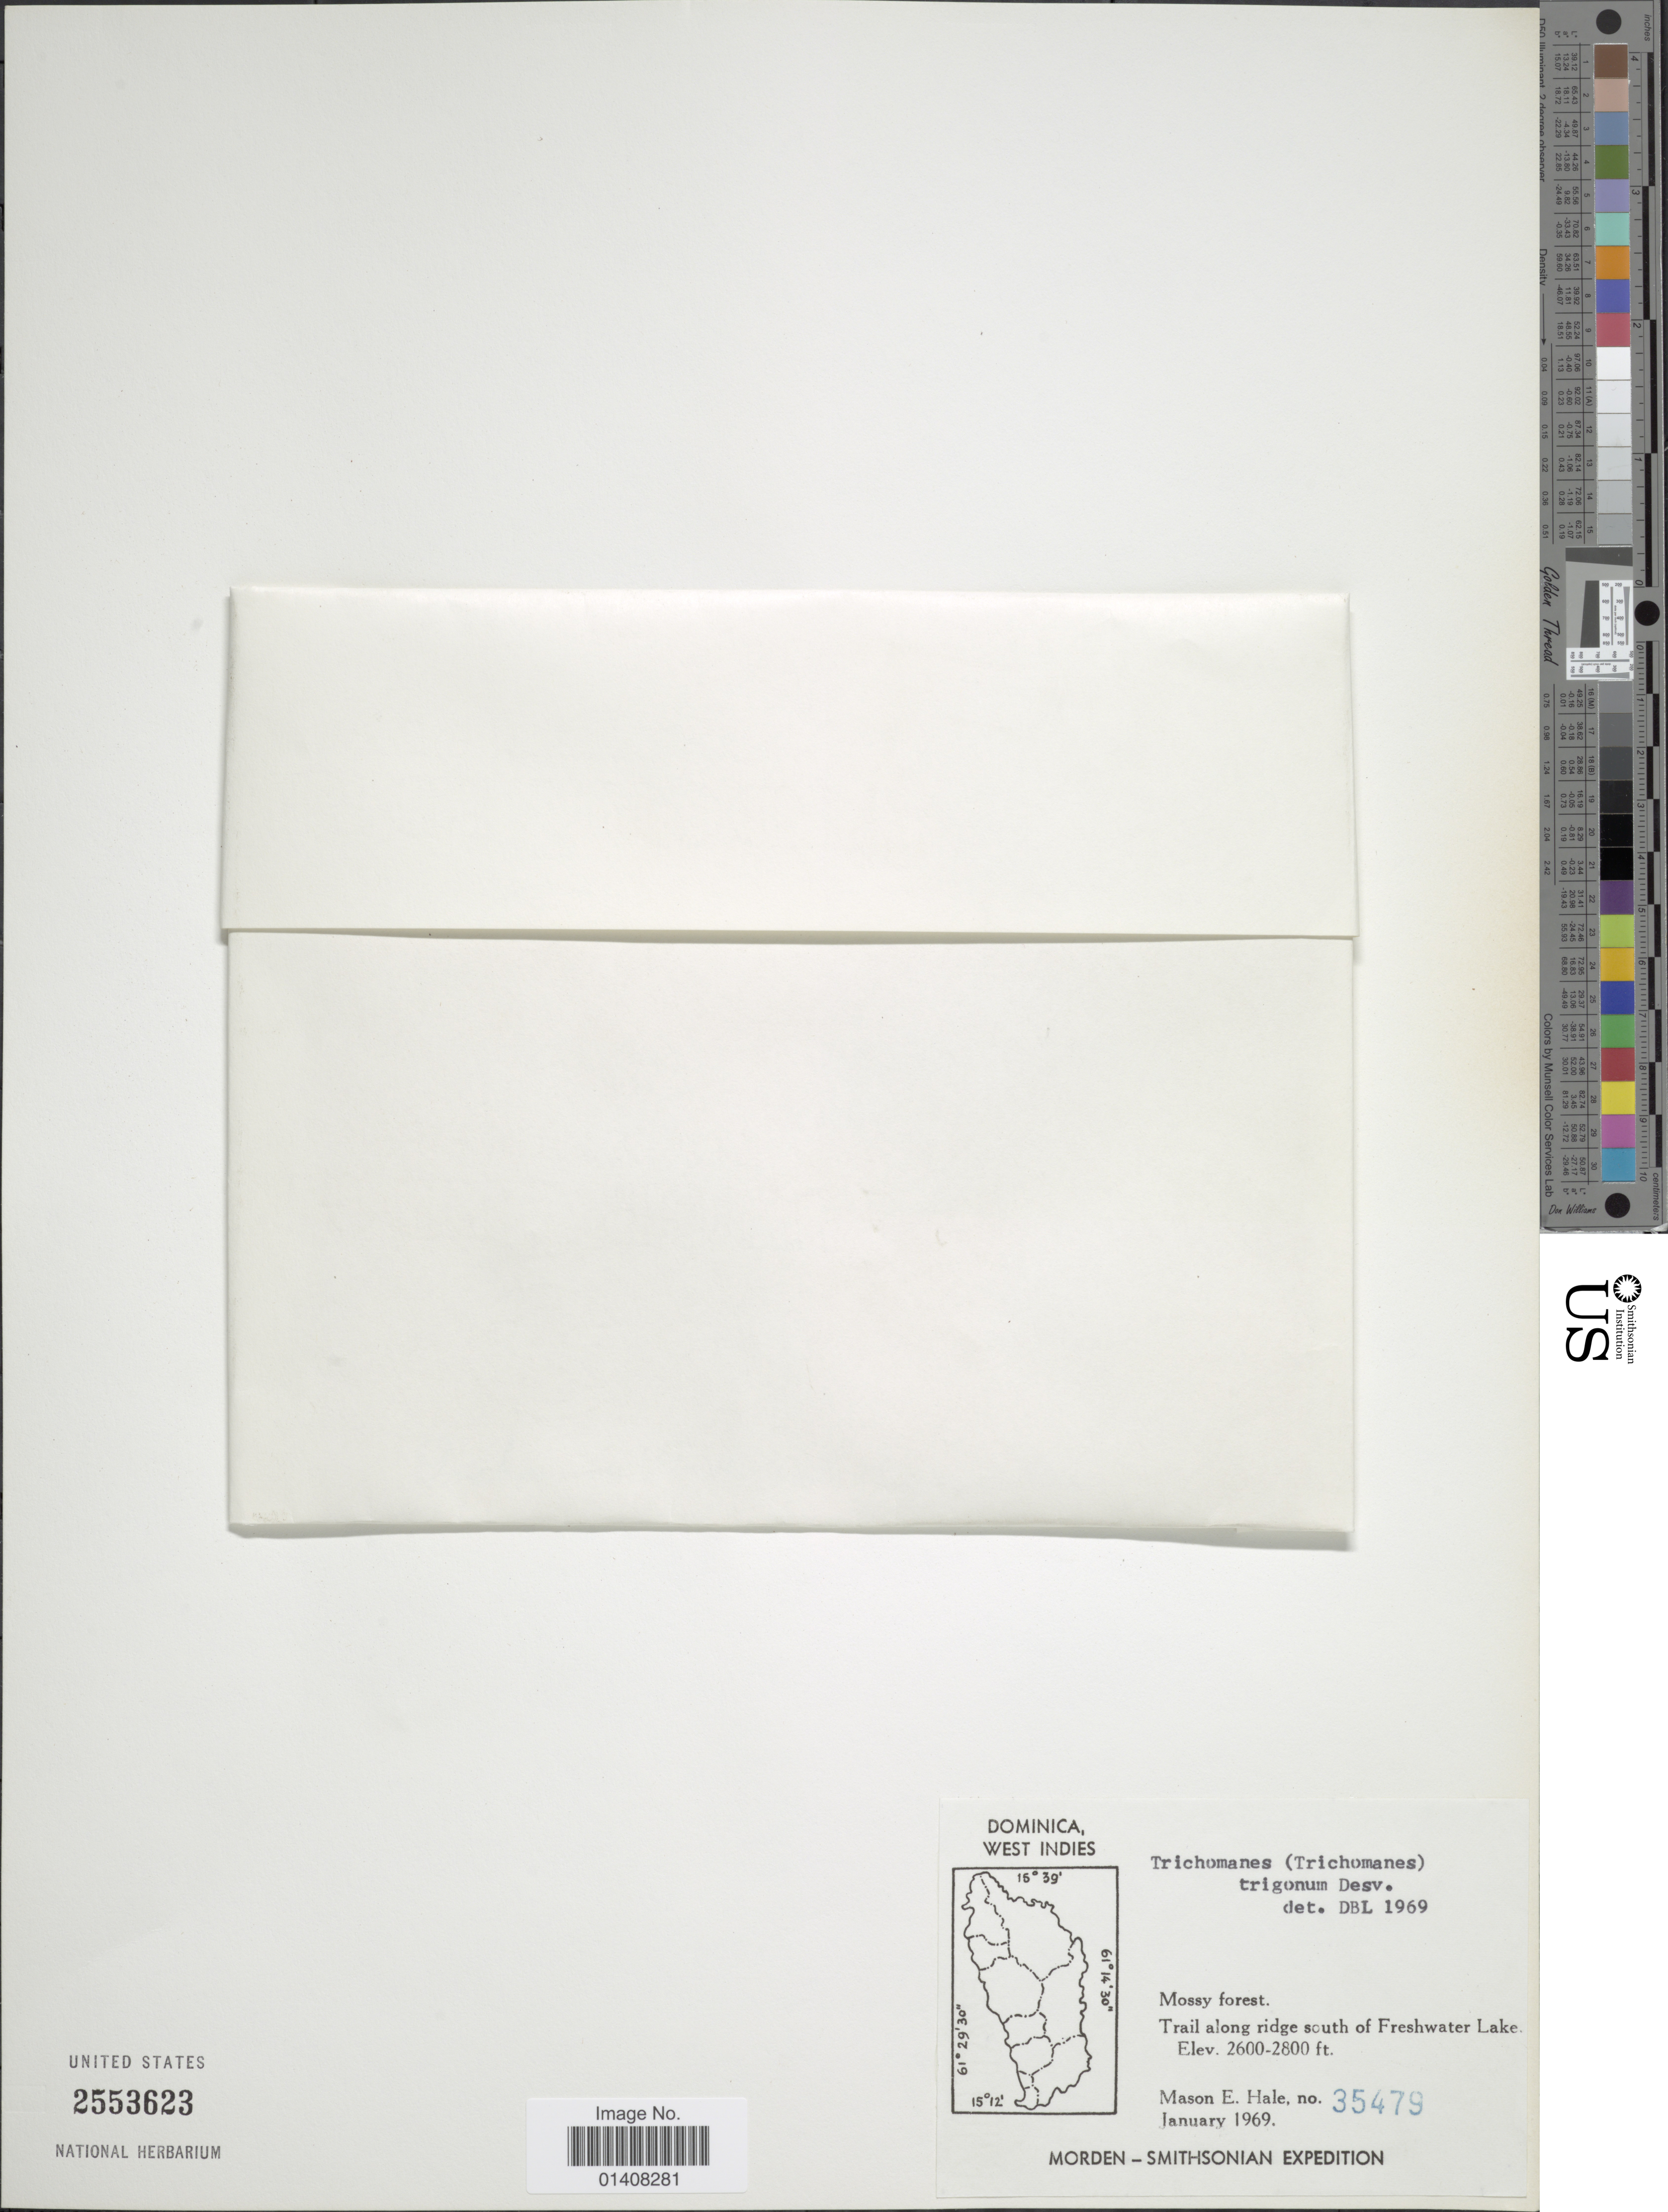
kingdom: Plantae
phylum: Tracheophyta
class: Polypodiopsida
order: Hymenophyllales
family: Hymenophyllaceae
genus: Trichomanes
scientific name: Trichomanes trigonum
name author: Desv.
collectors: M. Hale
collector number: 35479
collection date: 1969-01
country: Dominica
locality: Dominica, West Indies, Mossy forest, trail along ridge south of Freshwater Lake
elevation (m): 792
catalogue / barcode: US 2553623